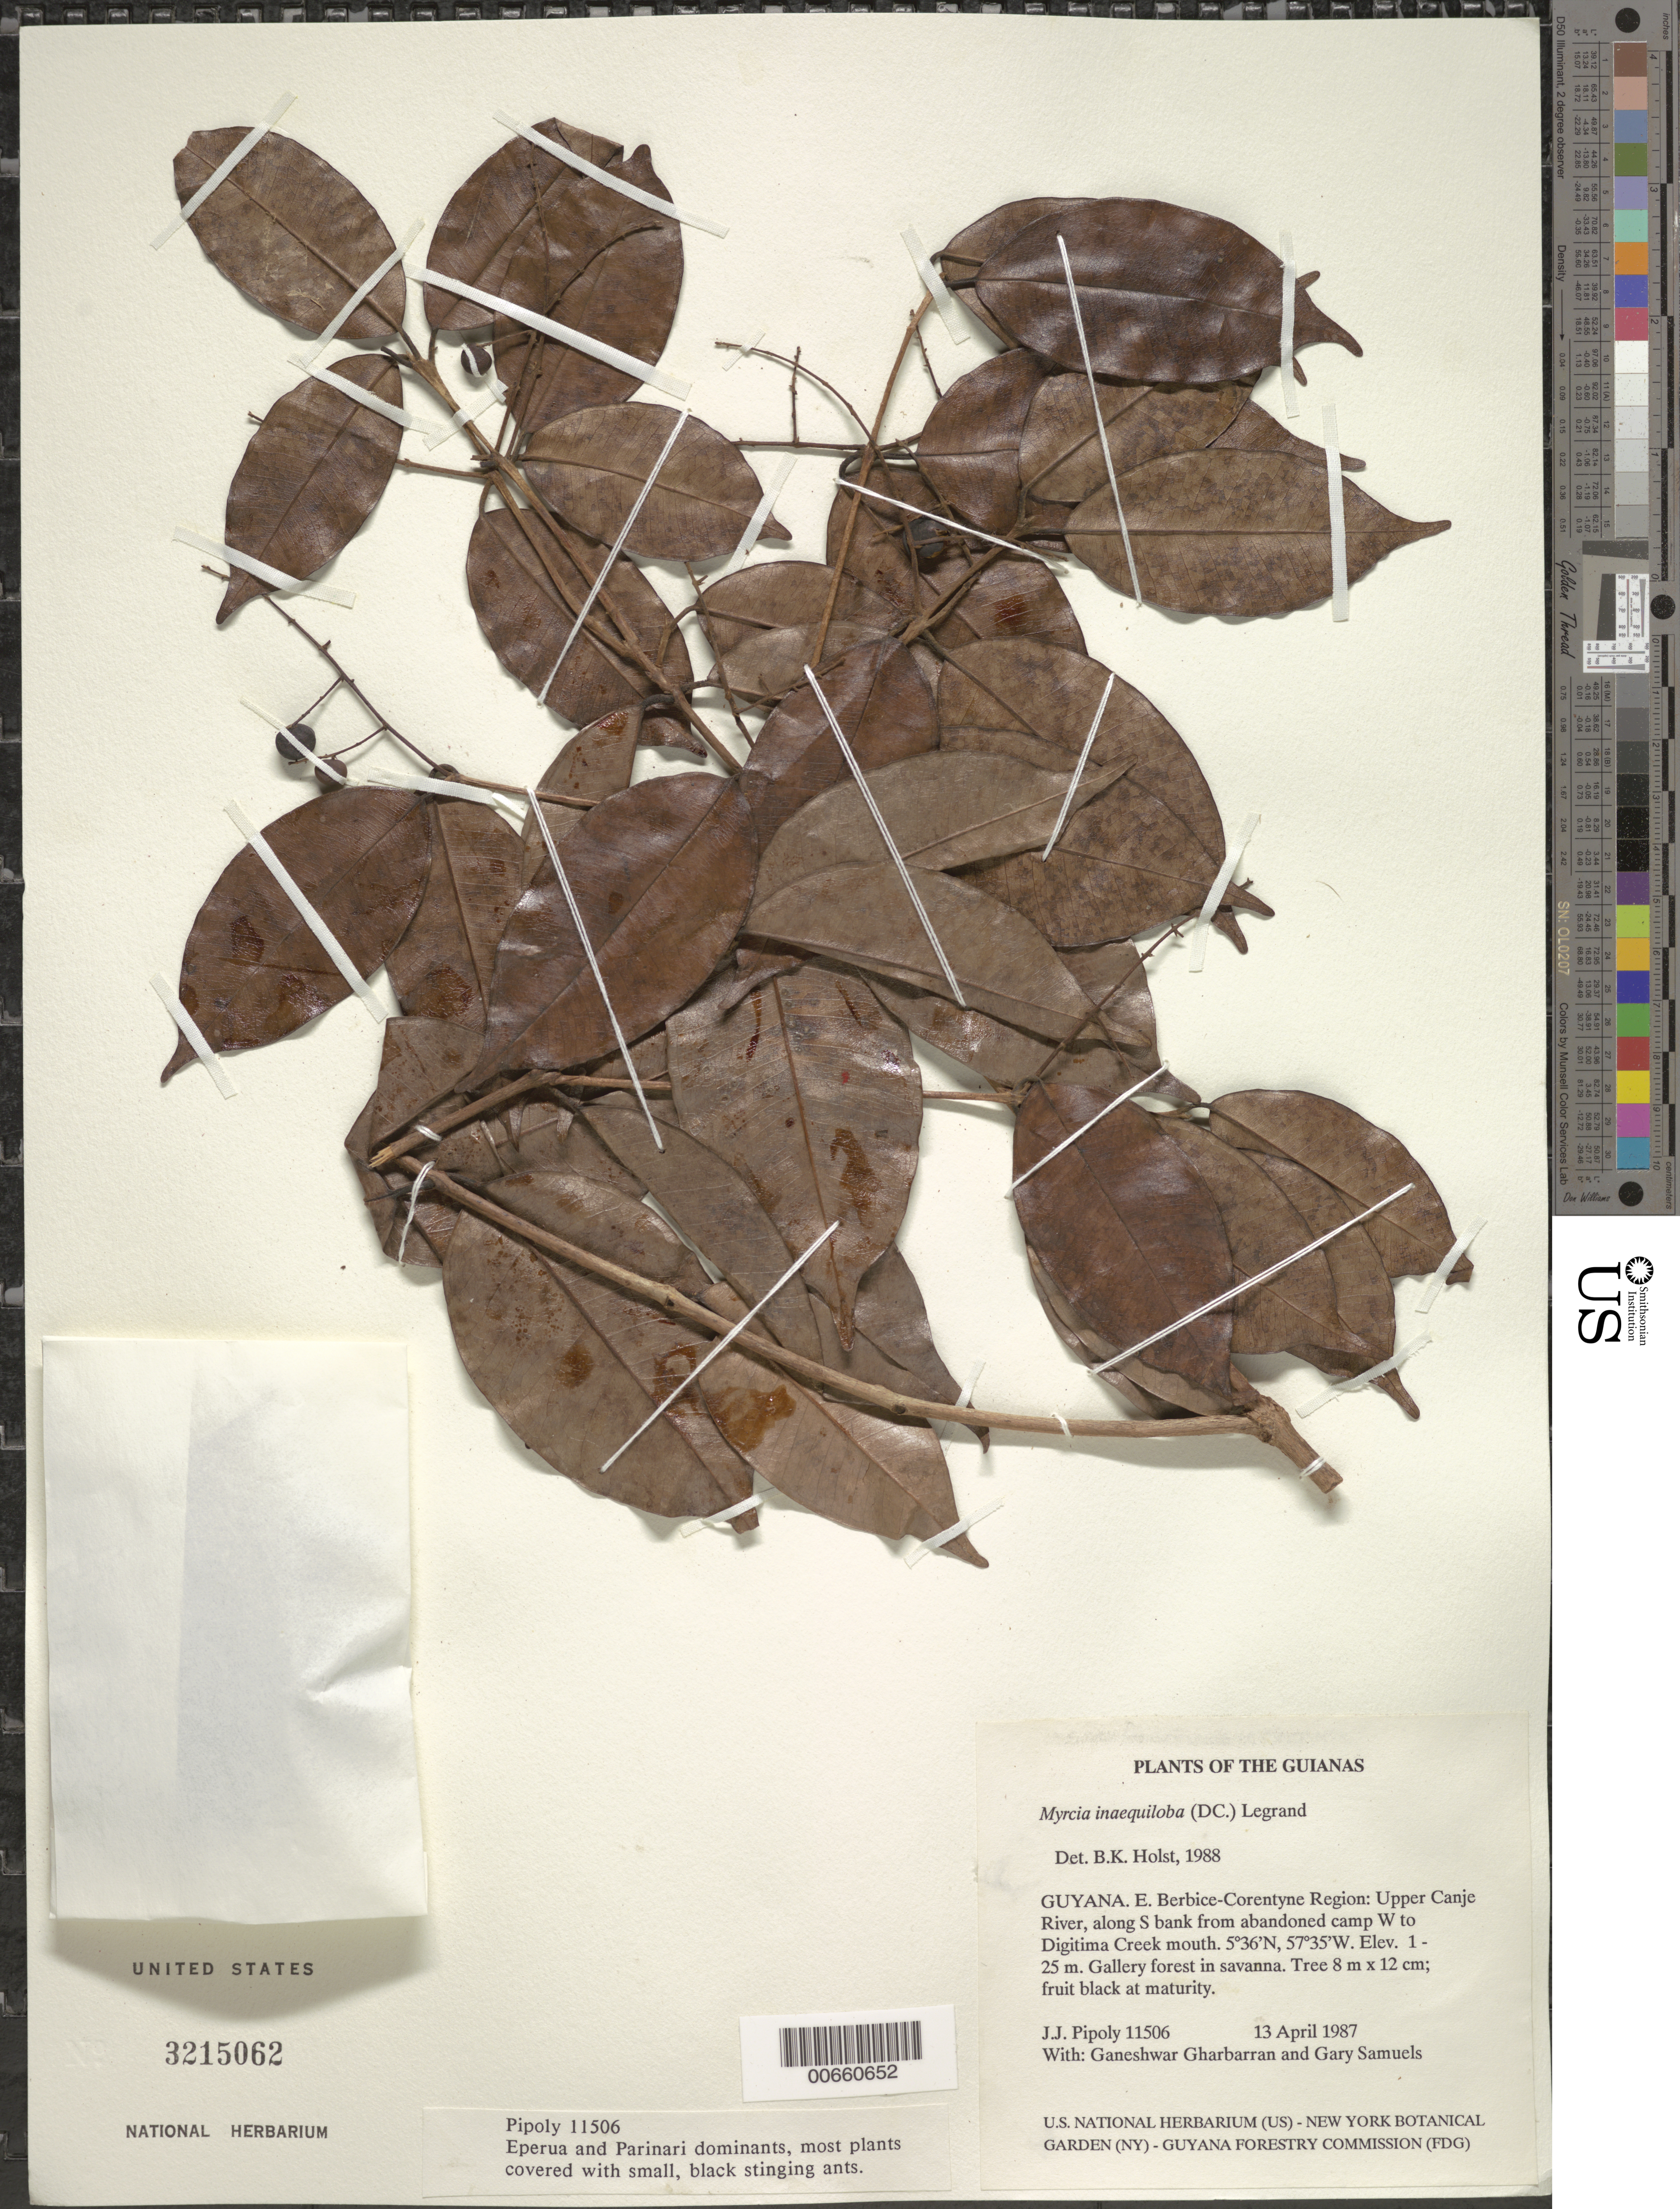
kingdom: Plantae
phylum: Tracheophyta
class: Magnoliopsida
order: Myrtales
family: Myrtaceae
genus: Myrcia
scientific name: Myrcia inaequiloba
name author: (DC.) D. Legrand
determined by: Holst, Bruce K.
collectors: J. J. Pipoly, G. Gharbarran & G. Samuels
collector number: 11506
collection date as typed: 13 April 1987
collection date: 1987-04-13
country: Guyana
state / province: E. Berbice-Corentyne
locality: Upper Canje River, S bank from abandoned Amerindian logging camp W to Digitima Cr. mouth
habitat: Gallery forest in savanna; Eperua and Parinari dominants, most plants covered with small, black, stinging ants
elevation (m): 1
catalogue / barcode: US 3215062